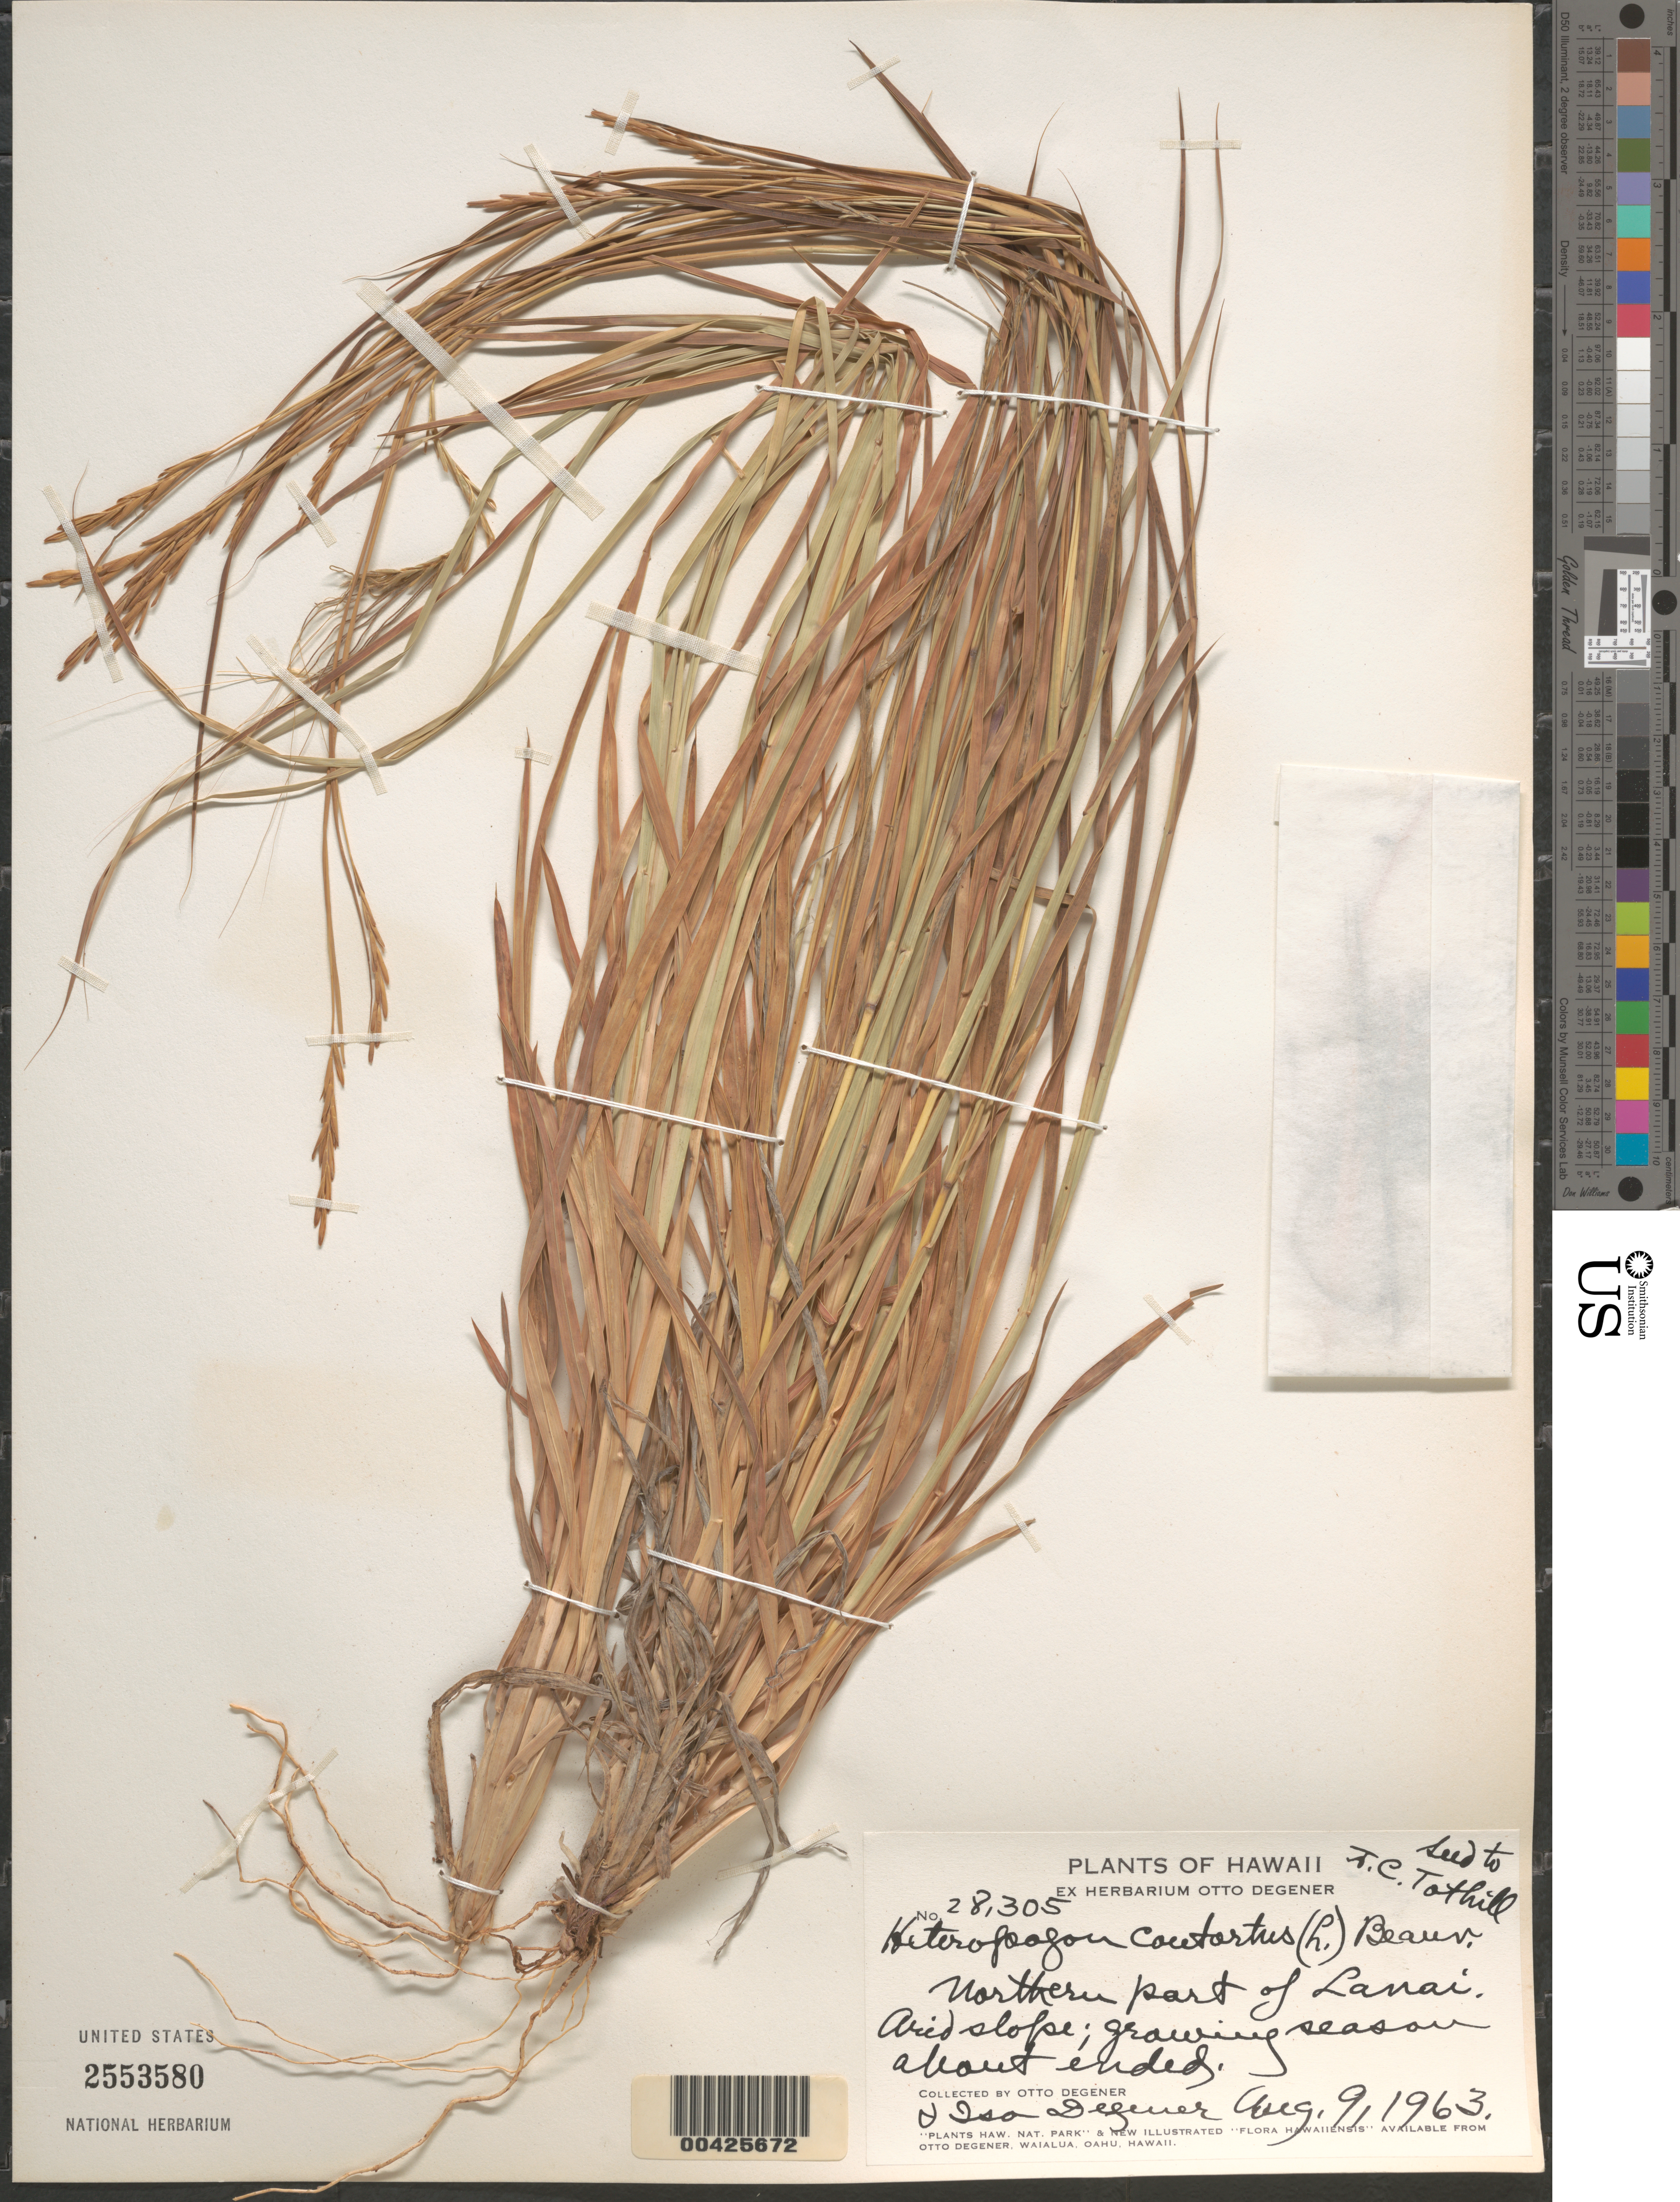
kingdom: Plantae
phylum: Tracheophyta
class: Liliopsida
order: Poales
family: Poaceae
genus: Heteropogon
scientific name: Heteropogon contortus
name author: (L.) P. Beauv. ex Roem. & Schult.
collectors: O. Degener & I. Degener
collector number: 28305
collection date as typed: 9 Aug 1963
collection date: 1963-08-09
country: United States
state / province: Hawaii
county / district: Maui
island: Lana'i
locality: Northern part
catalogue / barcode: US 2553580